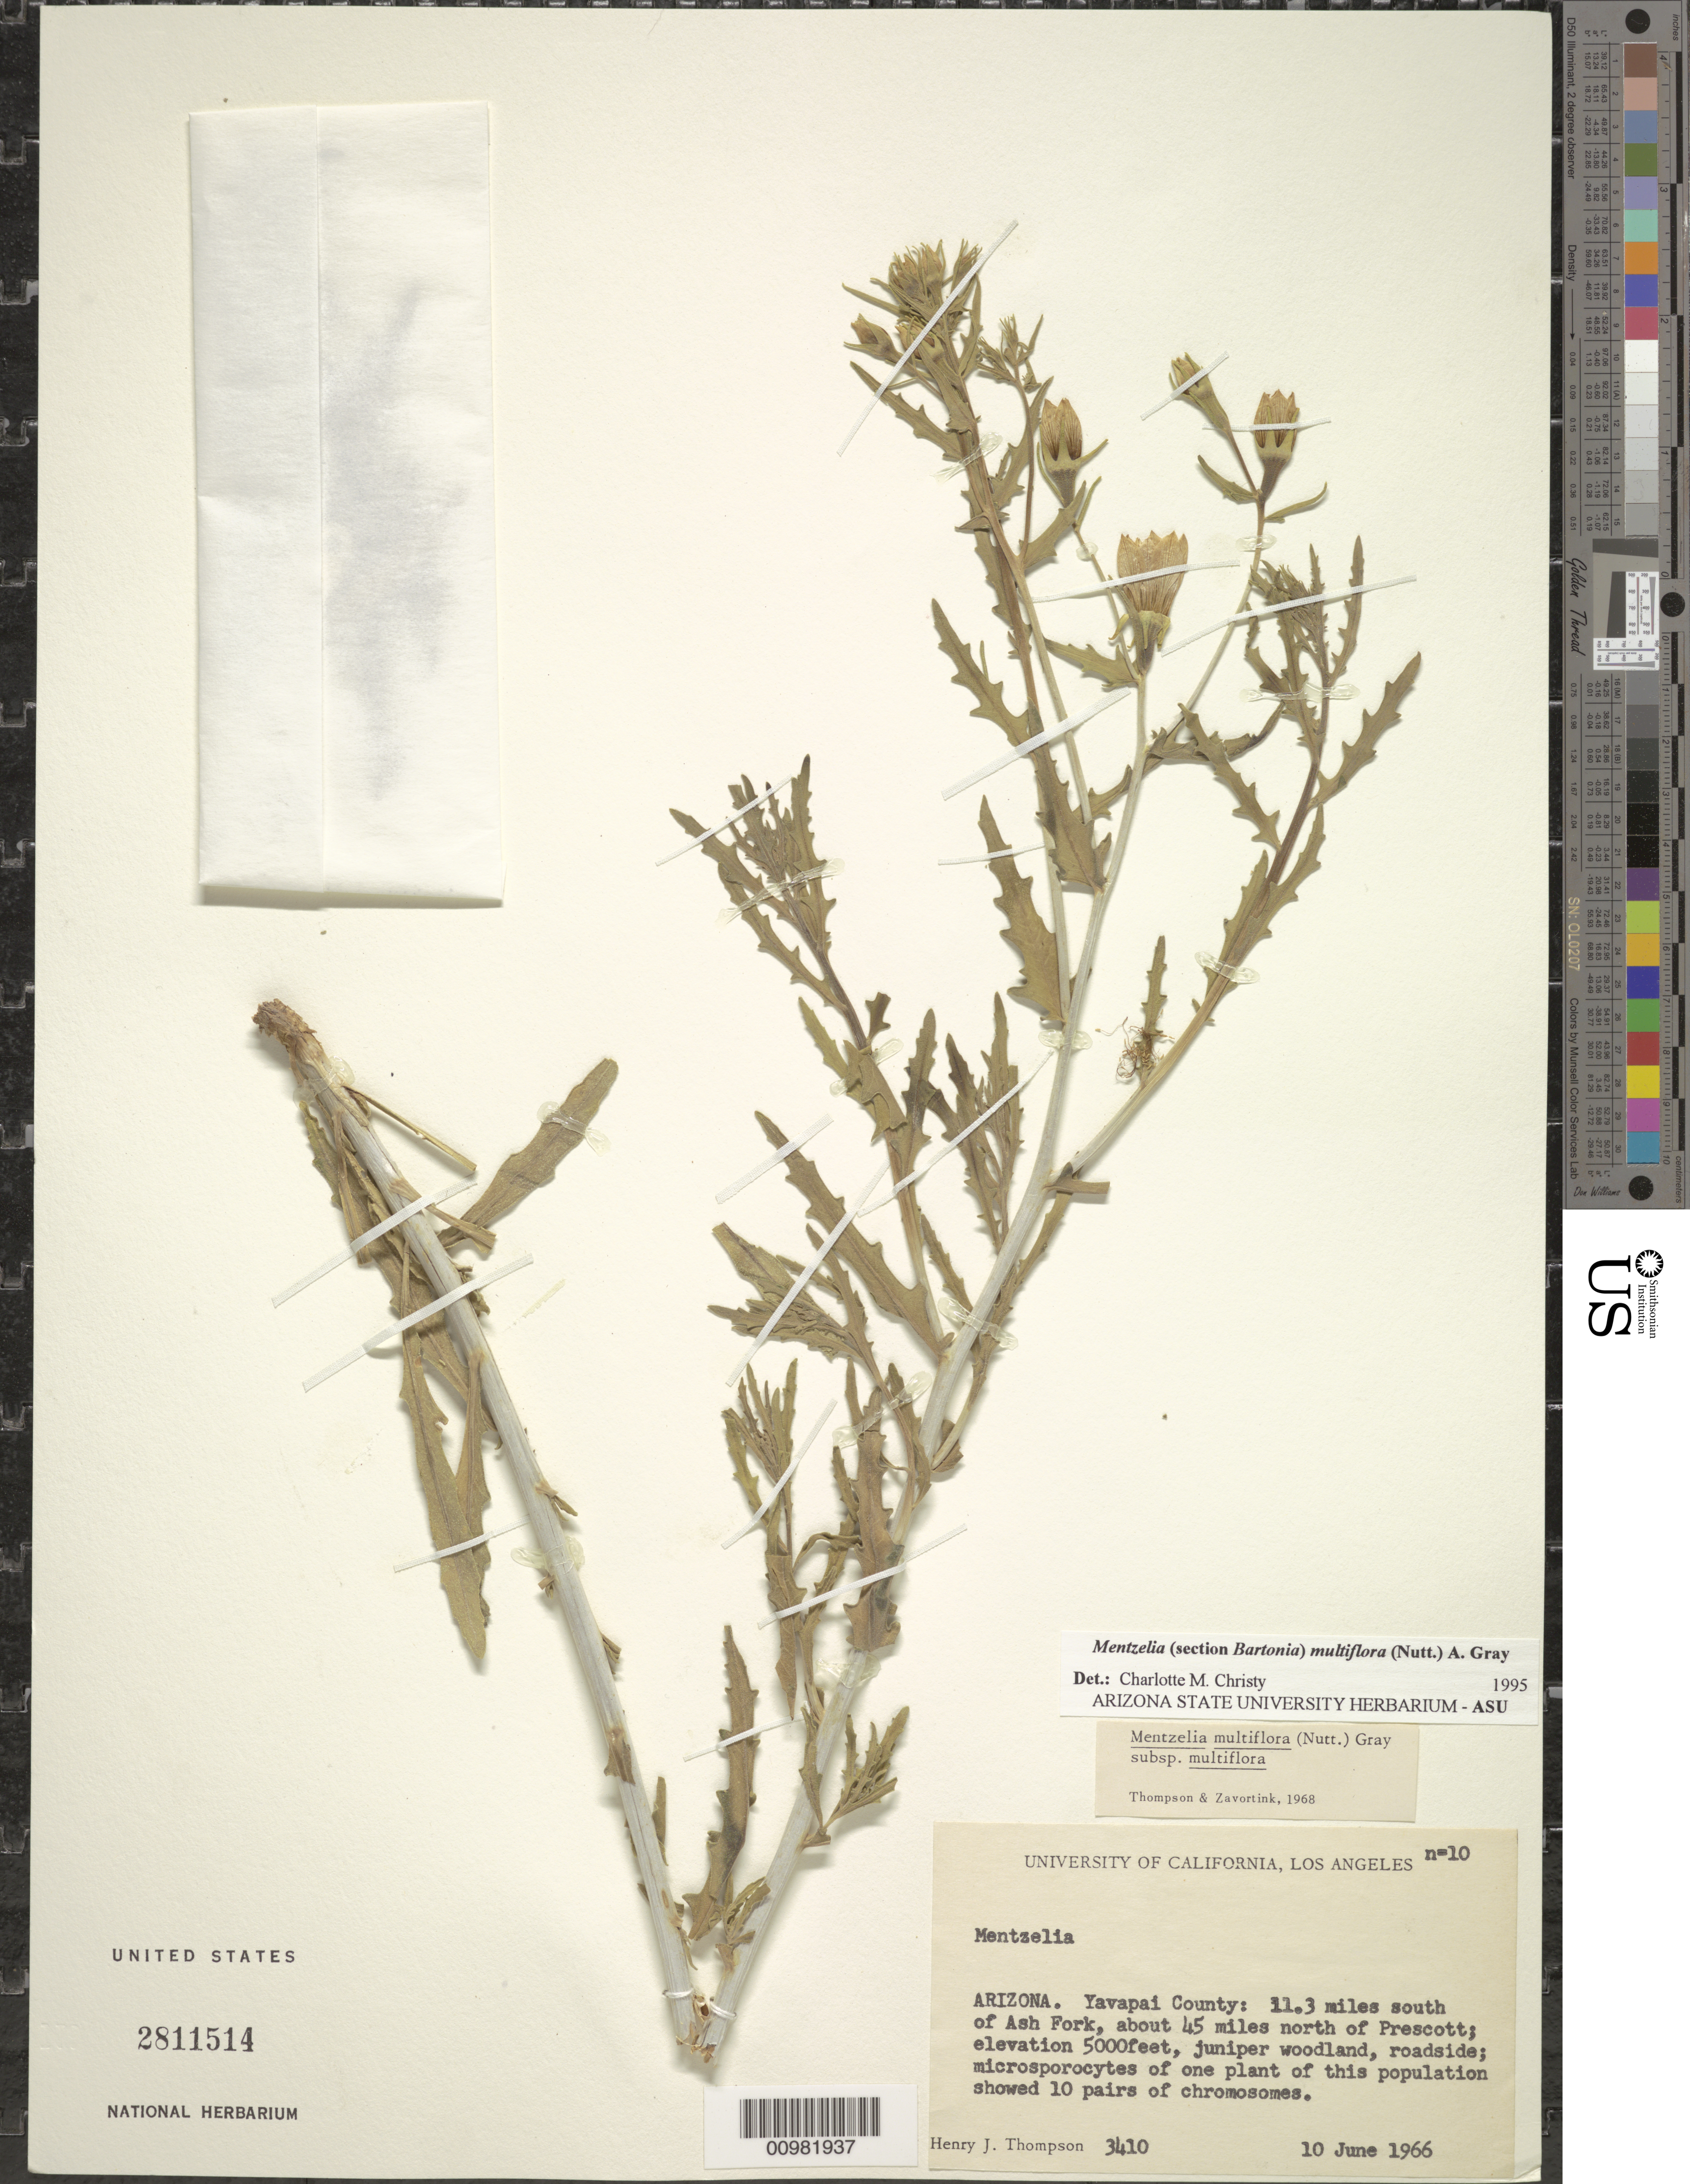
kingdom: Plantae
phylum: Tracheophyta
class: Magnoliopsida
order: Cornales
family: Loasaceae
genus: Mentzelia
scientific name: Mentzelia multiflora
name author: (Nutt.) A. Gray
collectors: H. J. Thompson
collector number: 3410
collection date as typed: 10 Jun 1966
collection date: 1966-06-10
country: United States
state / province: Arizona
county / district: Yavapai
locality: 11.3 mi. S of Ash Fork; about 45 mi. N. of Prescott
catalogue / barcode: US 2811514